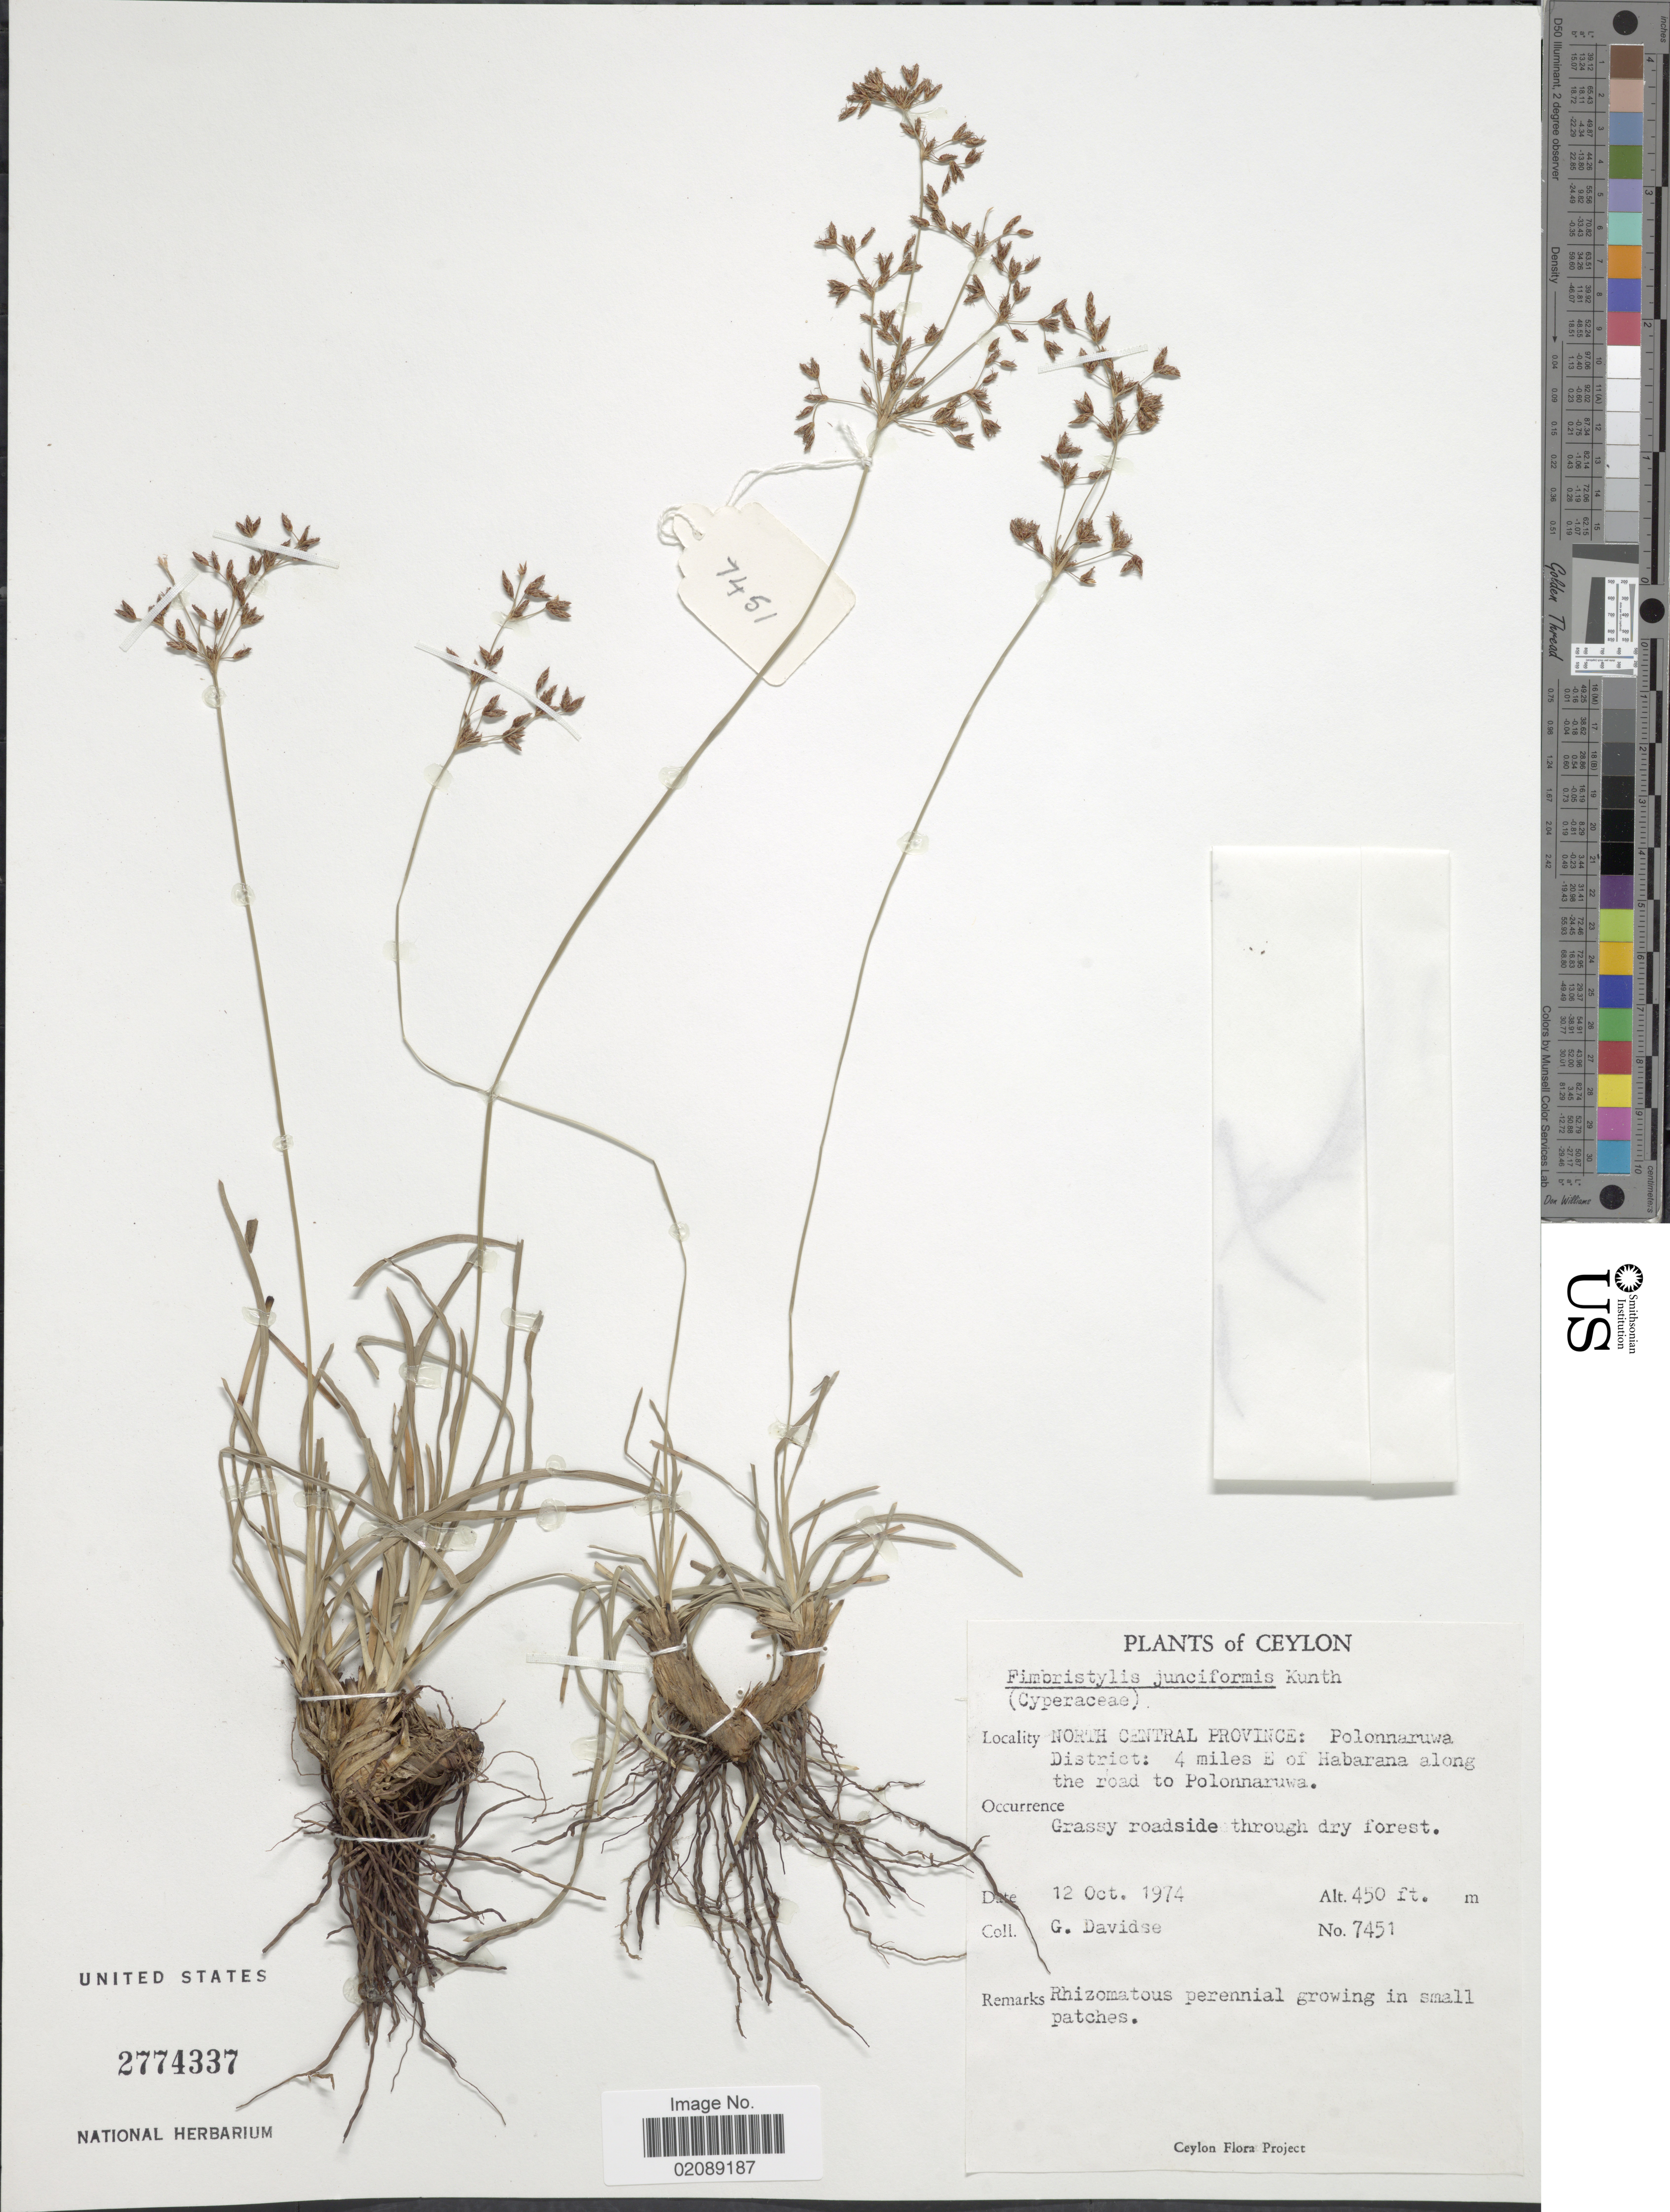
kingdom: Plantae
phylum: Tracheophyta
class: Liliopsida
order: Poales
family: Cyperaceae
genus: Fimbristylis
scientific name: Fimbristylis falcata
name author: (Vahl) Kunth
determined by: Strong, Mark T., (BOT), Smithsonian Institution - National Museum of Natural History (UNITED STATES)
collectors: G. Davidse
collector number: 7451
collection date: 1974-10-12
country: Sri Lanka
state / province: North Central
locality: Ceylon, North Central Province: Polonnaruwa District: 4 miles E of Habarana along the road to Polonnaruwa, Grassy roadside through dry forest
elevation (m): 137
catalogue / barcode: US 2774337